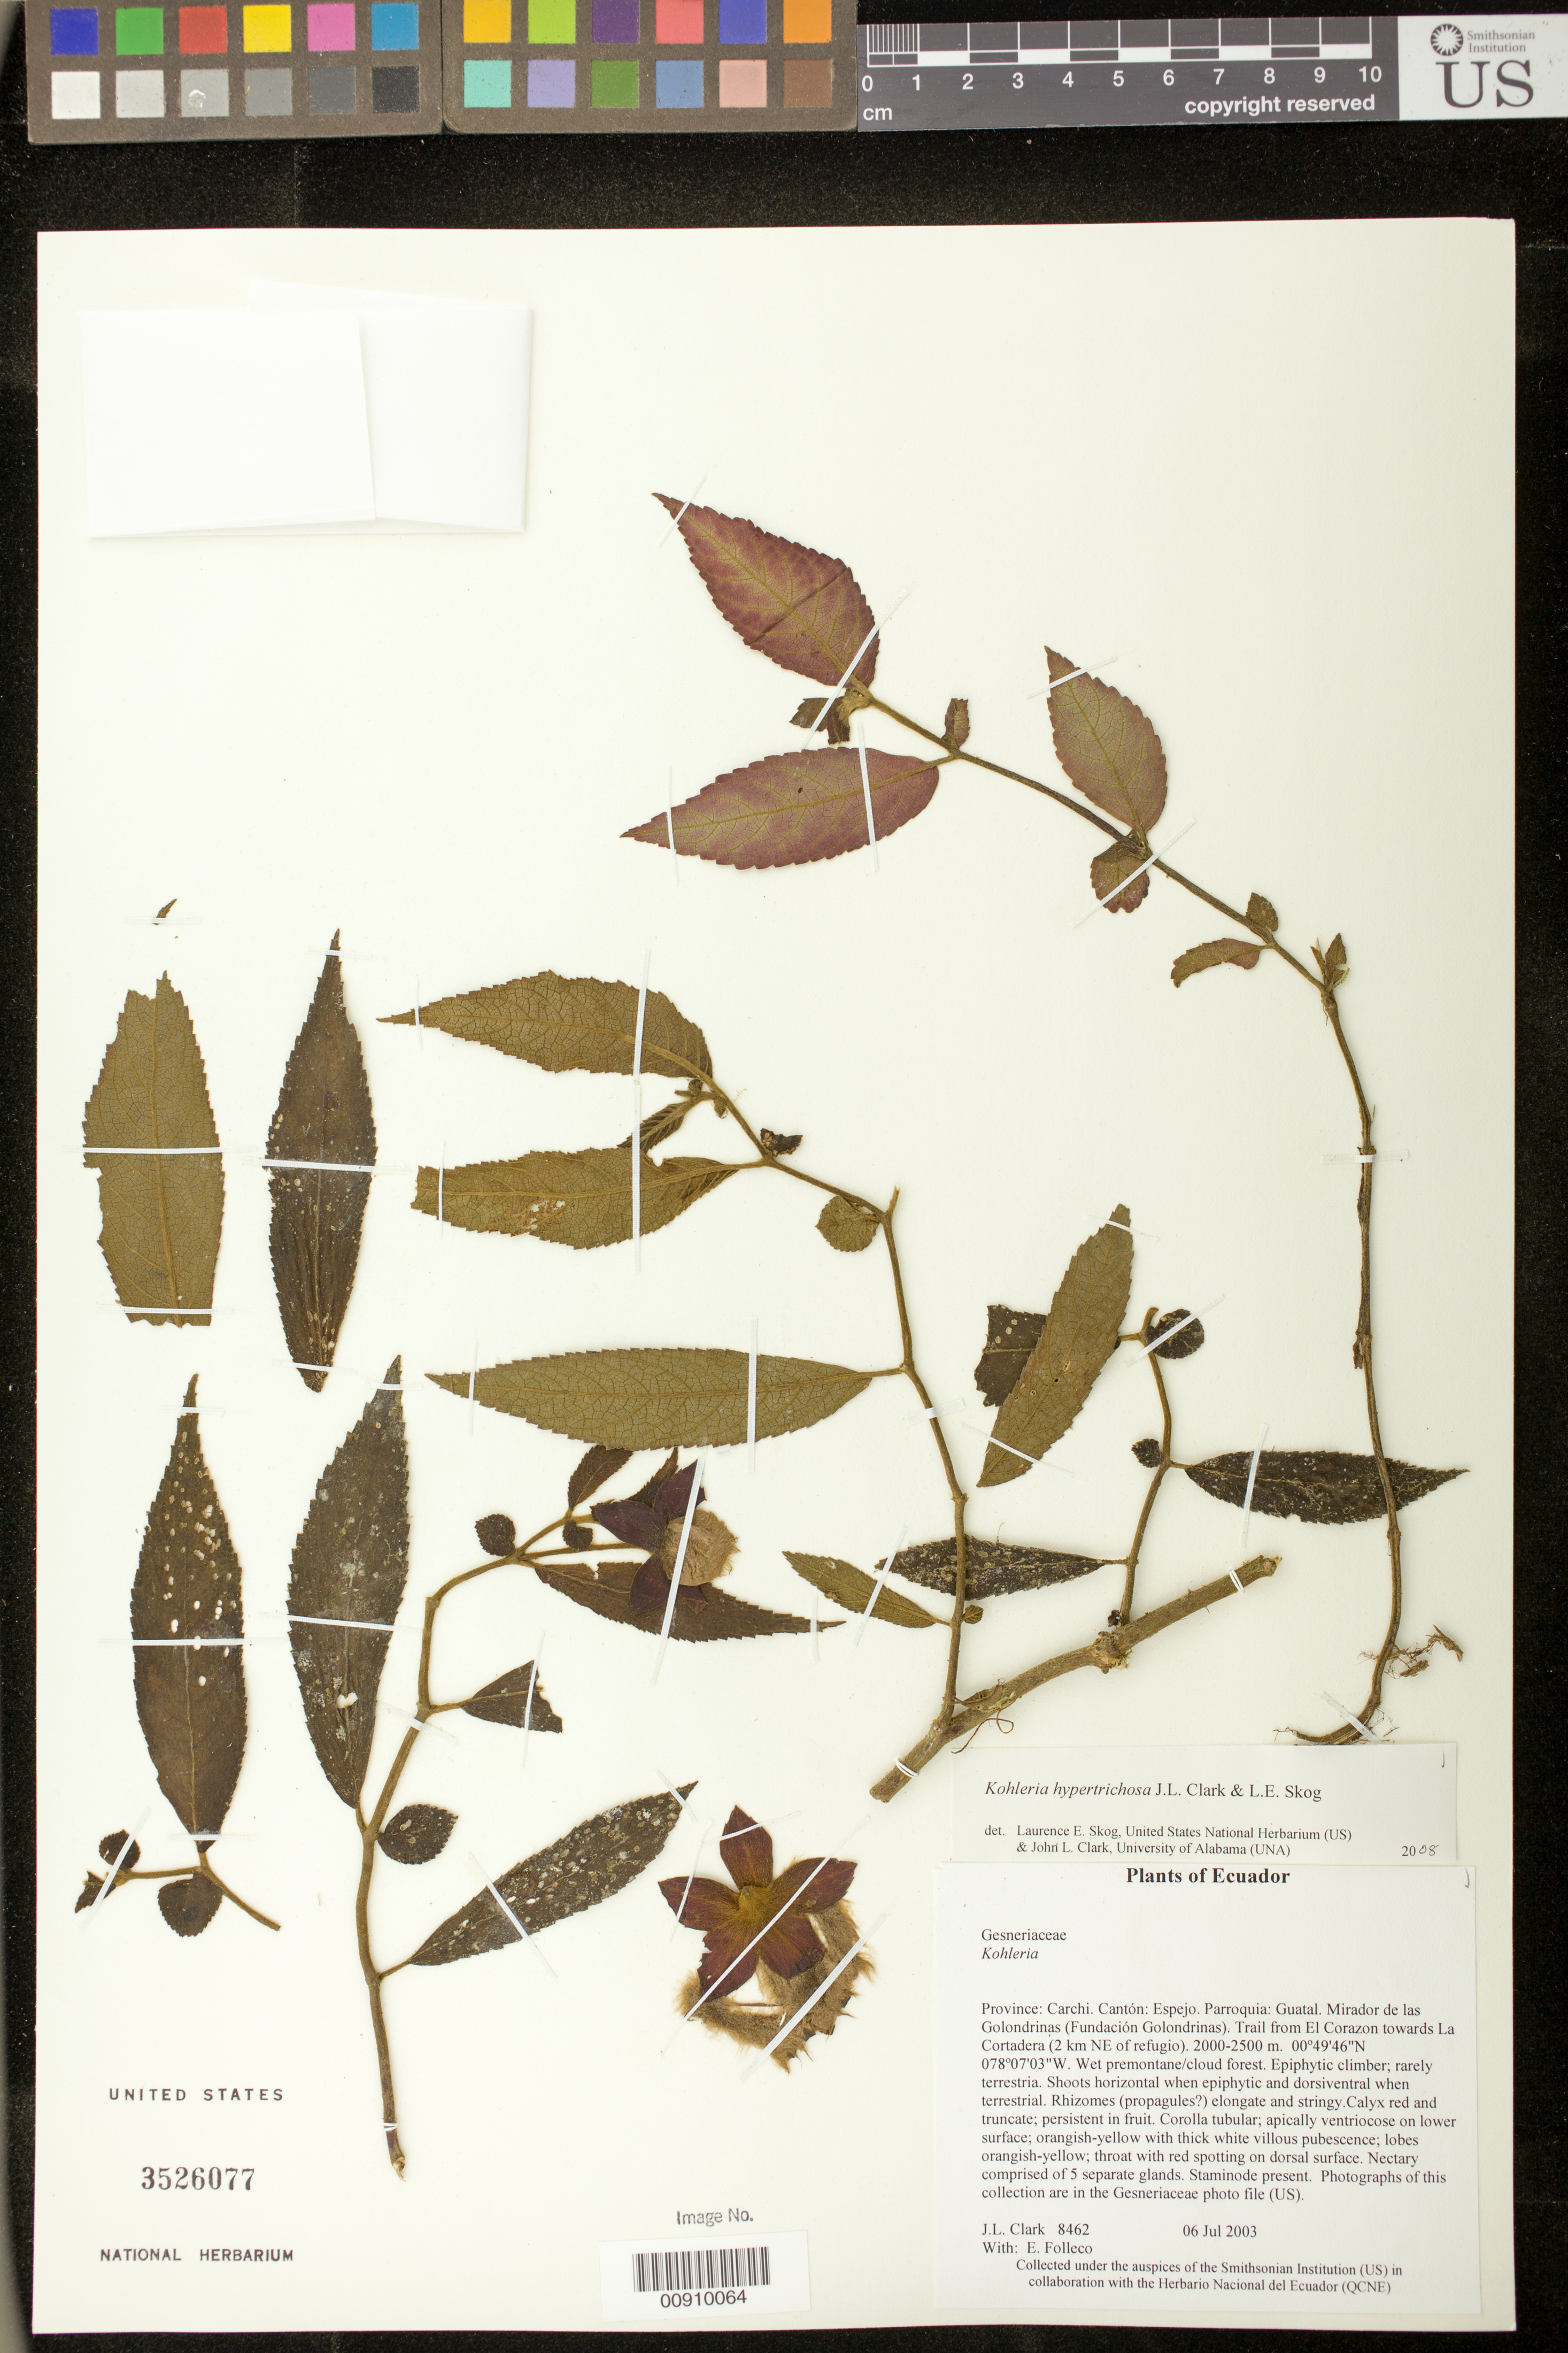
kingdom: Plantae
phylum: Tracheophyta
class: Magnoliopsida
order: Lamiales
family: Gesneriaceae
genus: Kohleria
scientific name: Kohleria hypertrichosa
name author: J.L. Clark & L.E. Skog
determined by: Clark, J. L.; Skog, Laurence E.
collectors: J. L. Clark & E. Folleco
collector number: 8462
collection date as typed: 06 Jul 2003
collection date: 2003-07-06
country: Ecuador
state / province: Carchi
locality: Espejo. Parroquia: Guatal. Mirador de las Golondrinas (Fundación Golondrinas). Trail from El Corazon towards La Cortadera (2 km NE of refugio).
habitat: Wet premontane/cloud forest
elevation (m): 2000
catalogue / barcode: US 3526077